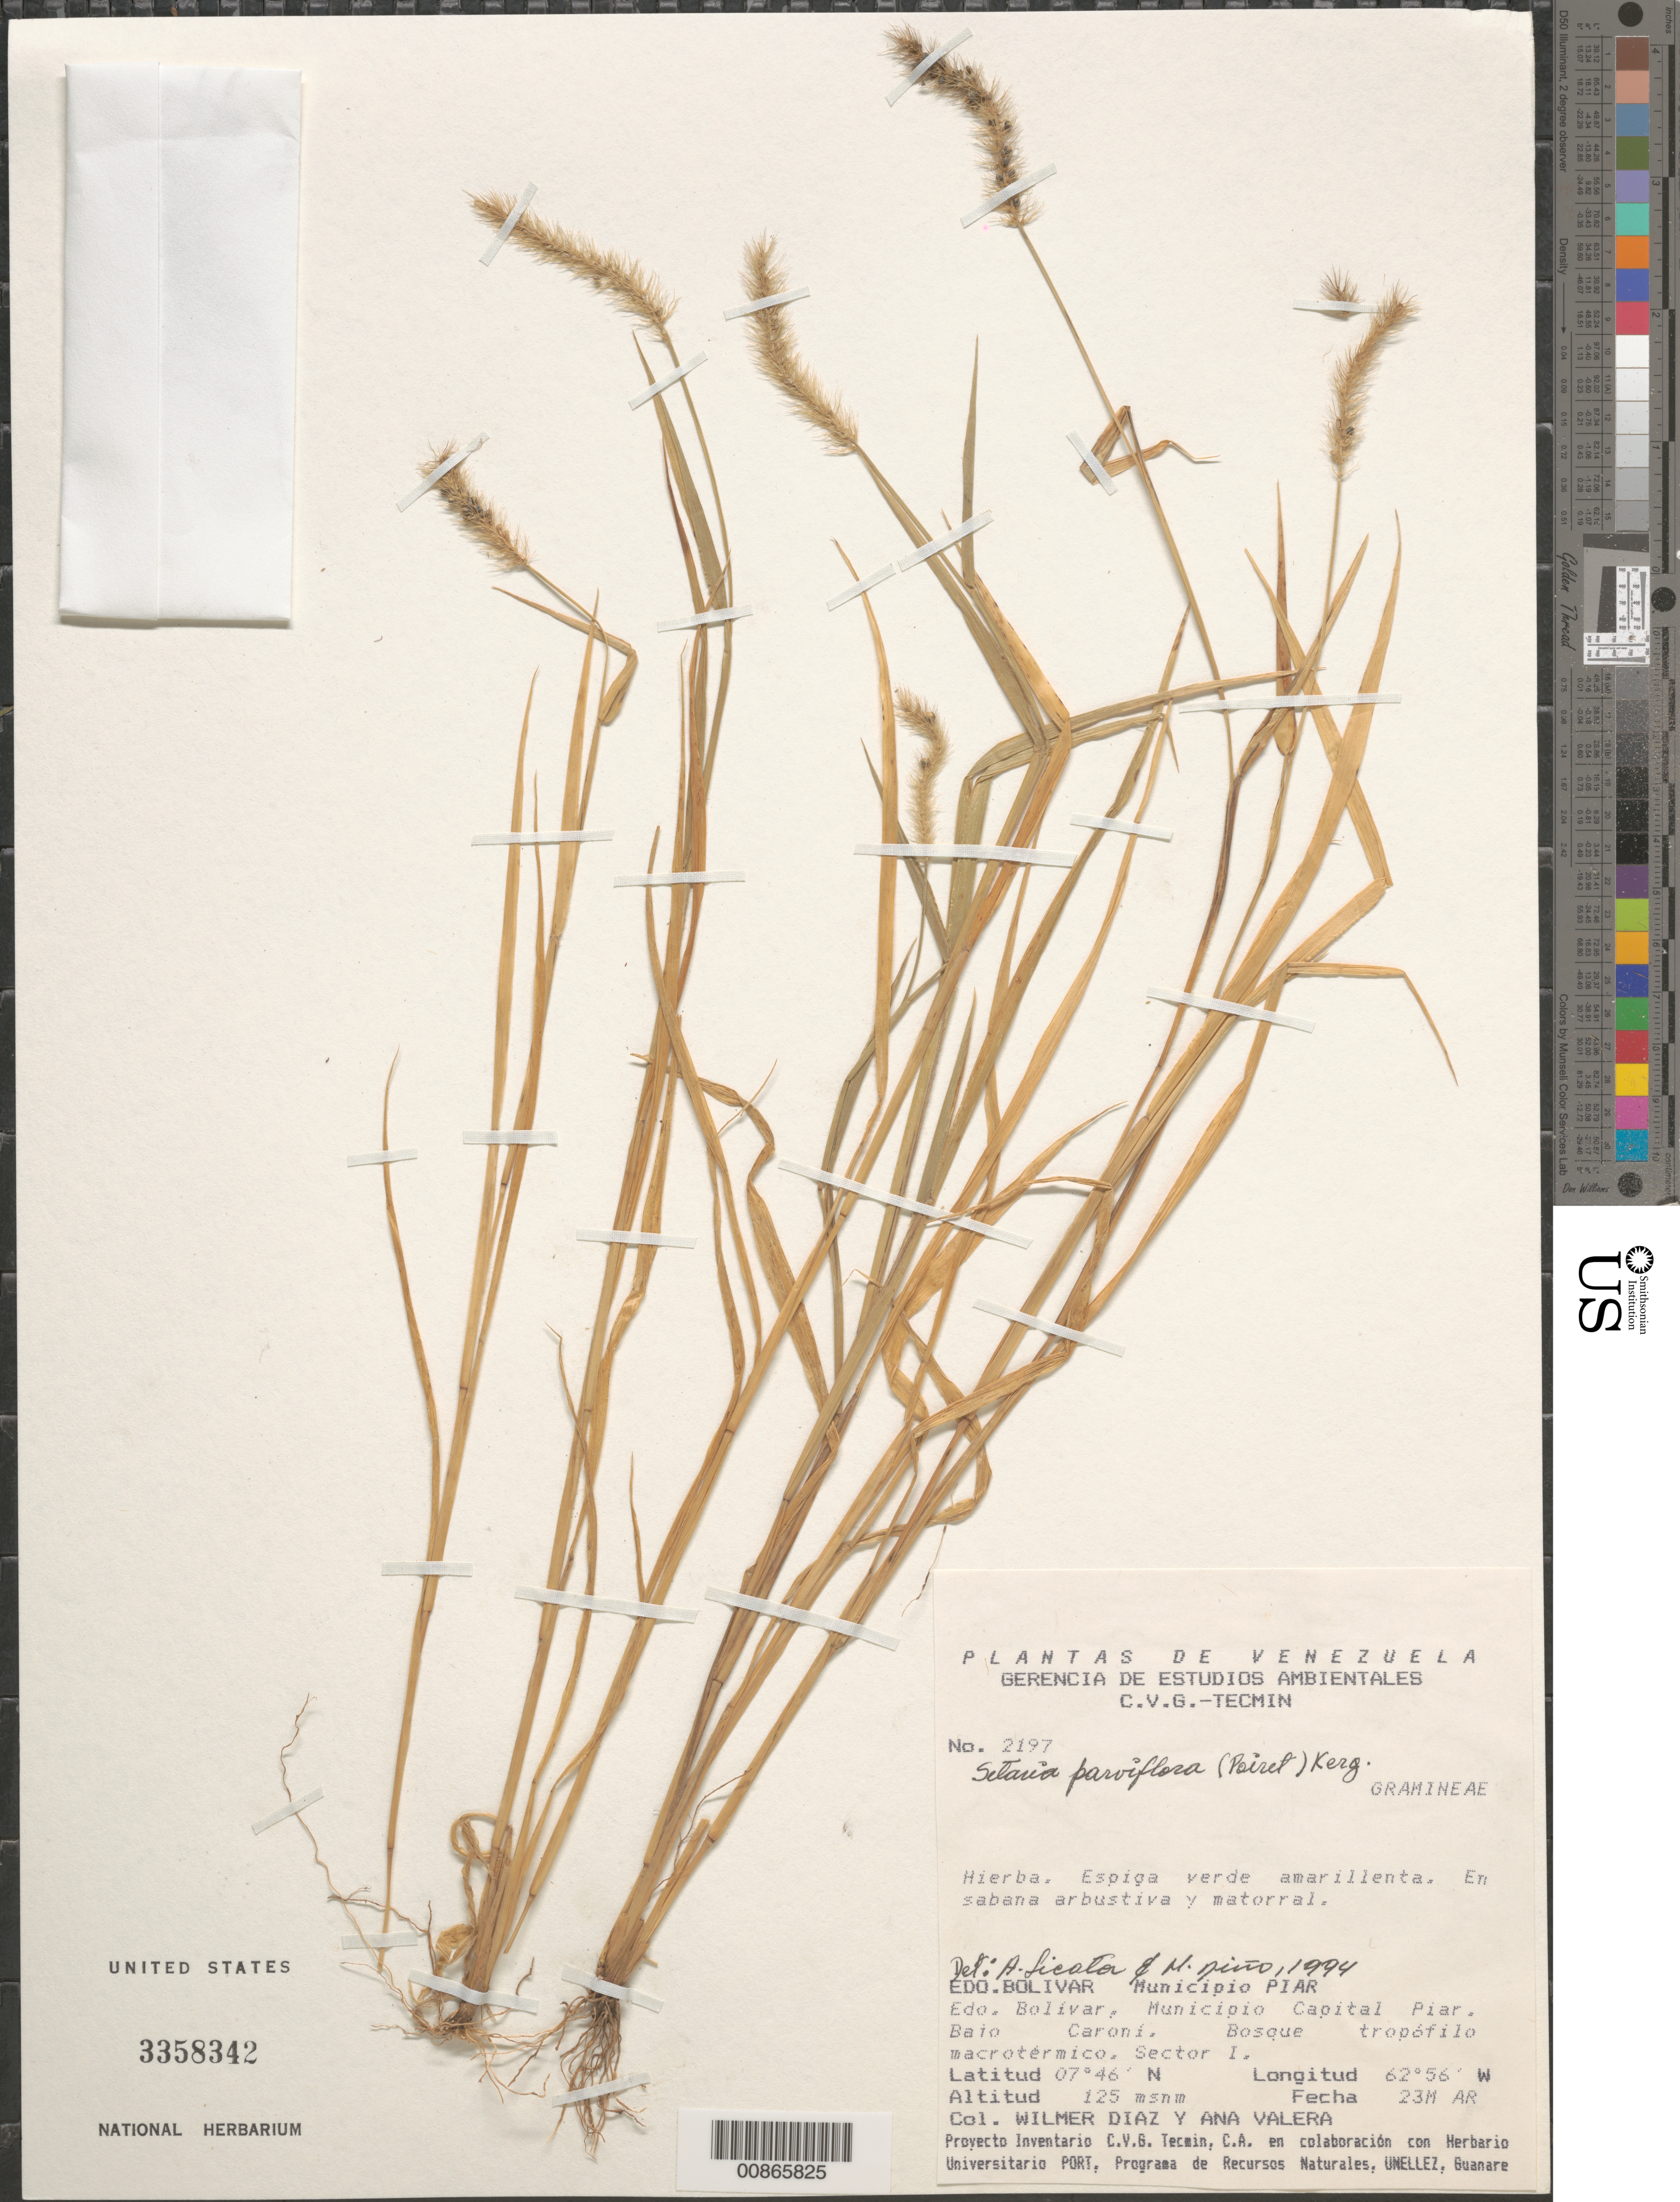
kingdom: Plantae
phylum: Tracheophyta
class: Liliopsida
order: Poales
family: Poaceae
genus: Setaria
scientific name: Setaria parviflora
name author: (Poir.) Kerguélen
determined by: Licata, A.; Niño, S. M.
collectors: W. Díaz P. & A. Valera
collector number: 2197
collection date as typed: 23-Mar-94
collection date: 1994-03-23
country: Venezuela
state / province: Bolívar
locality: Mun. Piar, Mun. Capital Piar, Bajo Caroní, Sector I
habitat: Bosque tropofilo macrotermico, en sabana arbustiva y matorral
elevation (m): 125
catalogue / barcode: US 3358342